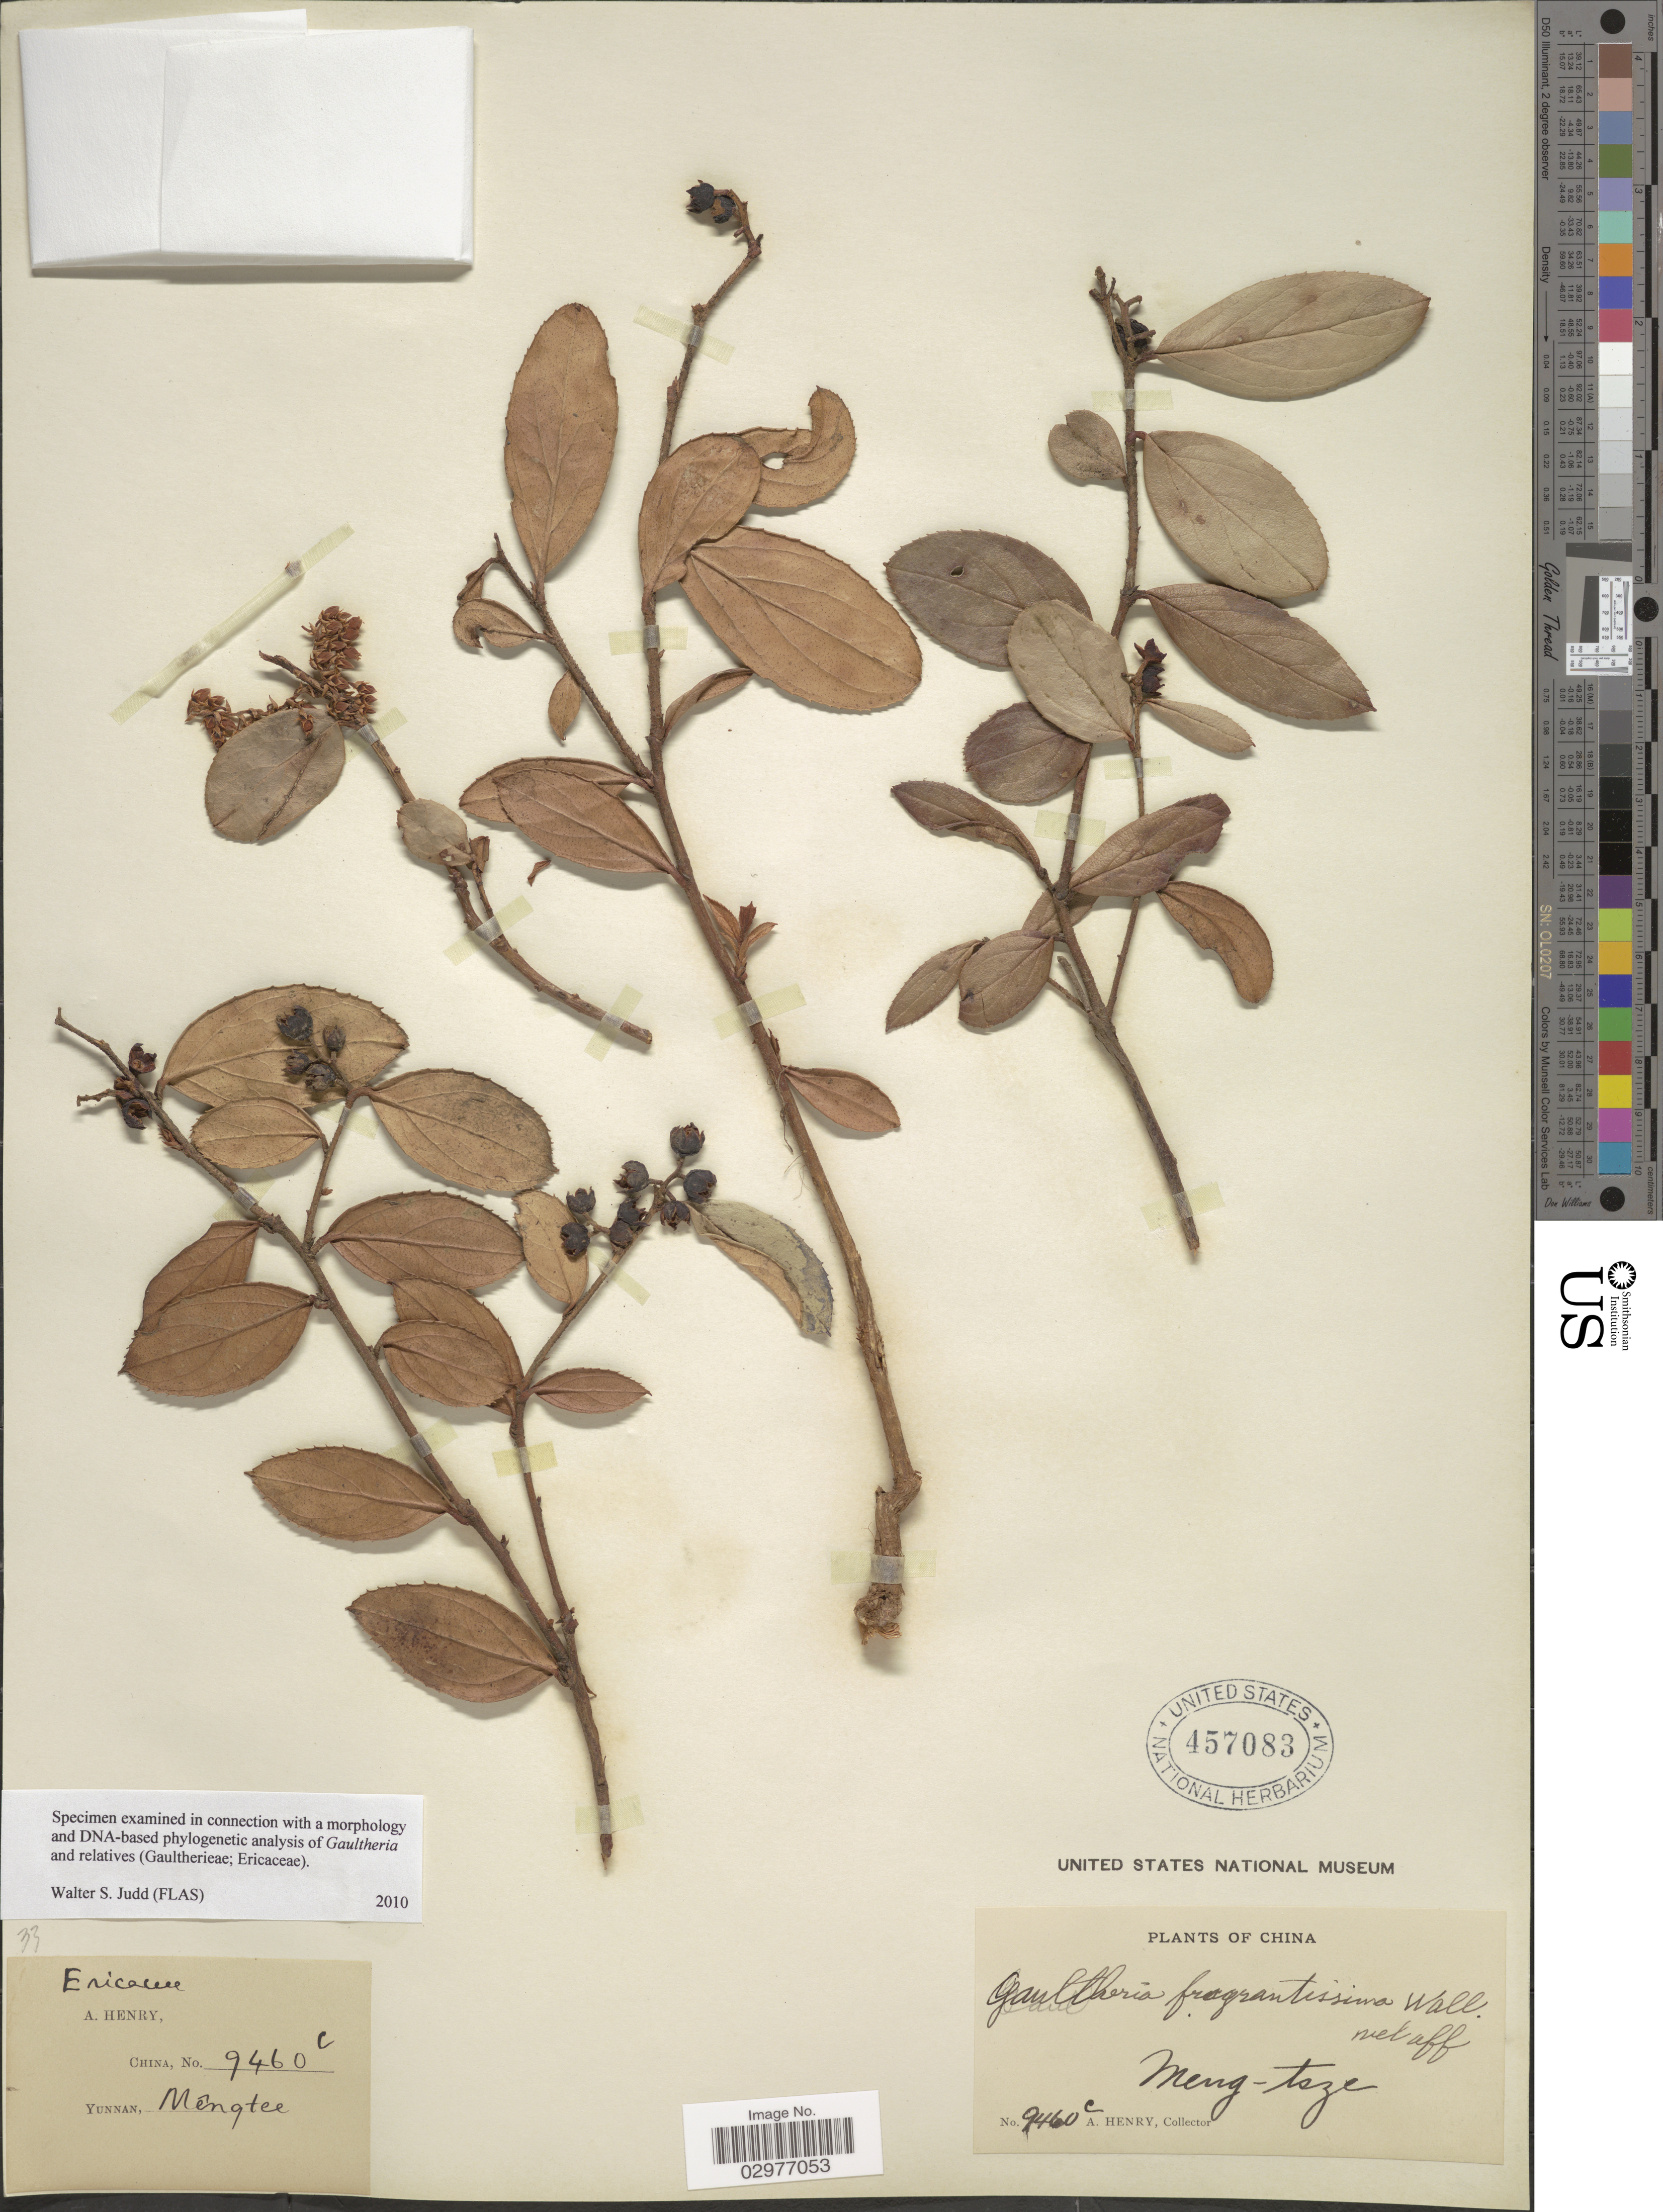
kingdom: Plantae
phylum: Tracheophyta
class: Magnoliopsida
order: Ericales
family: Ericaceae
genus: Gaultheria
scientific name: Gaultheria fragrantissima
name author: Wall.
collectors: A. Henry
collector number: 9460 C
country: China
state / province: Yunnan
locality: Meng-tsze.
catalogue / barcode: US 457083